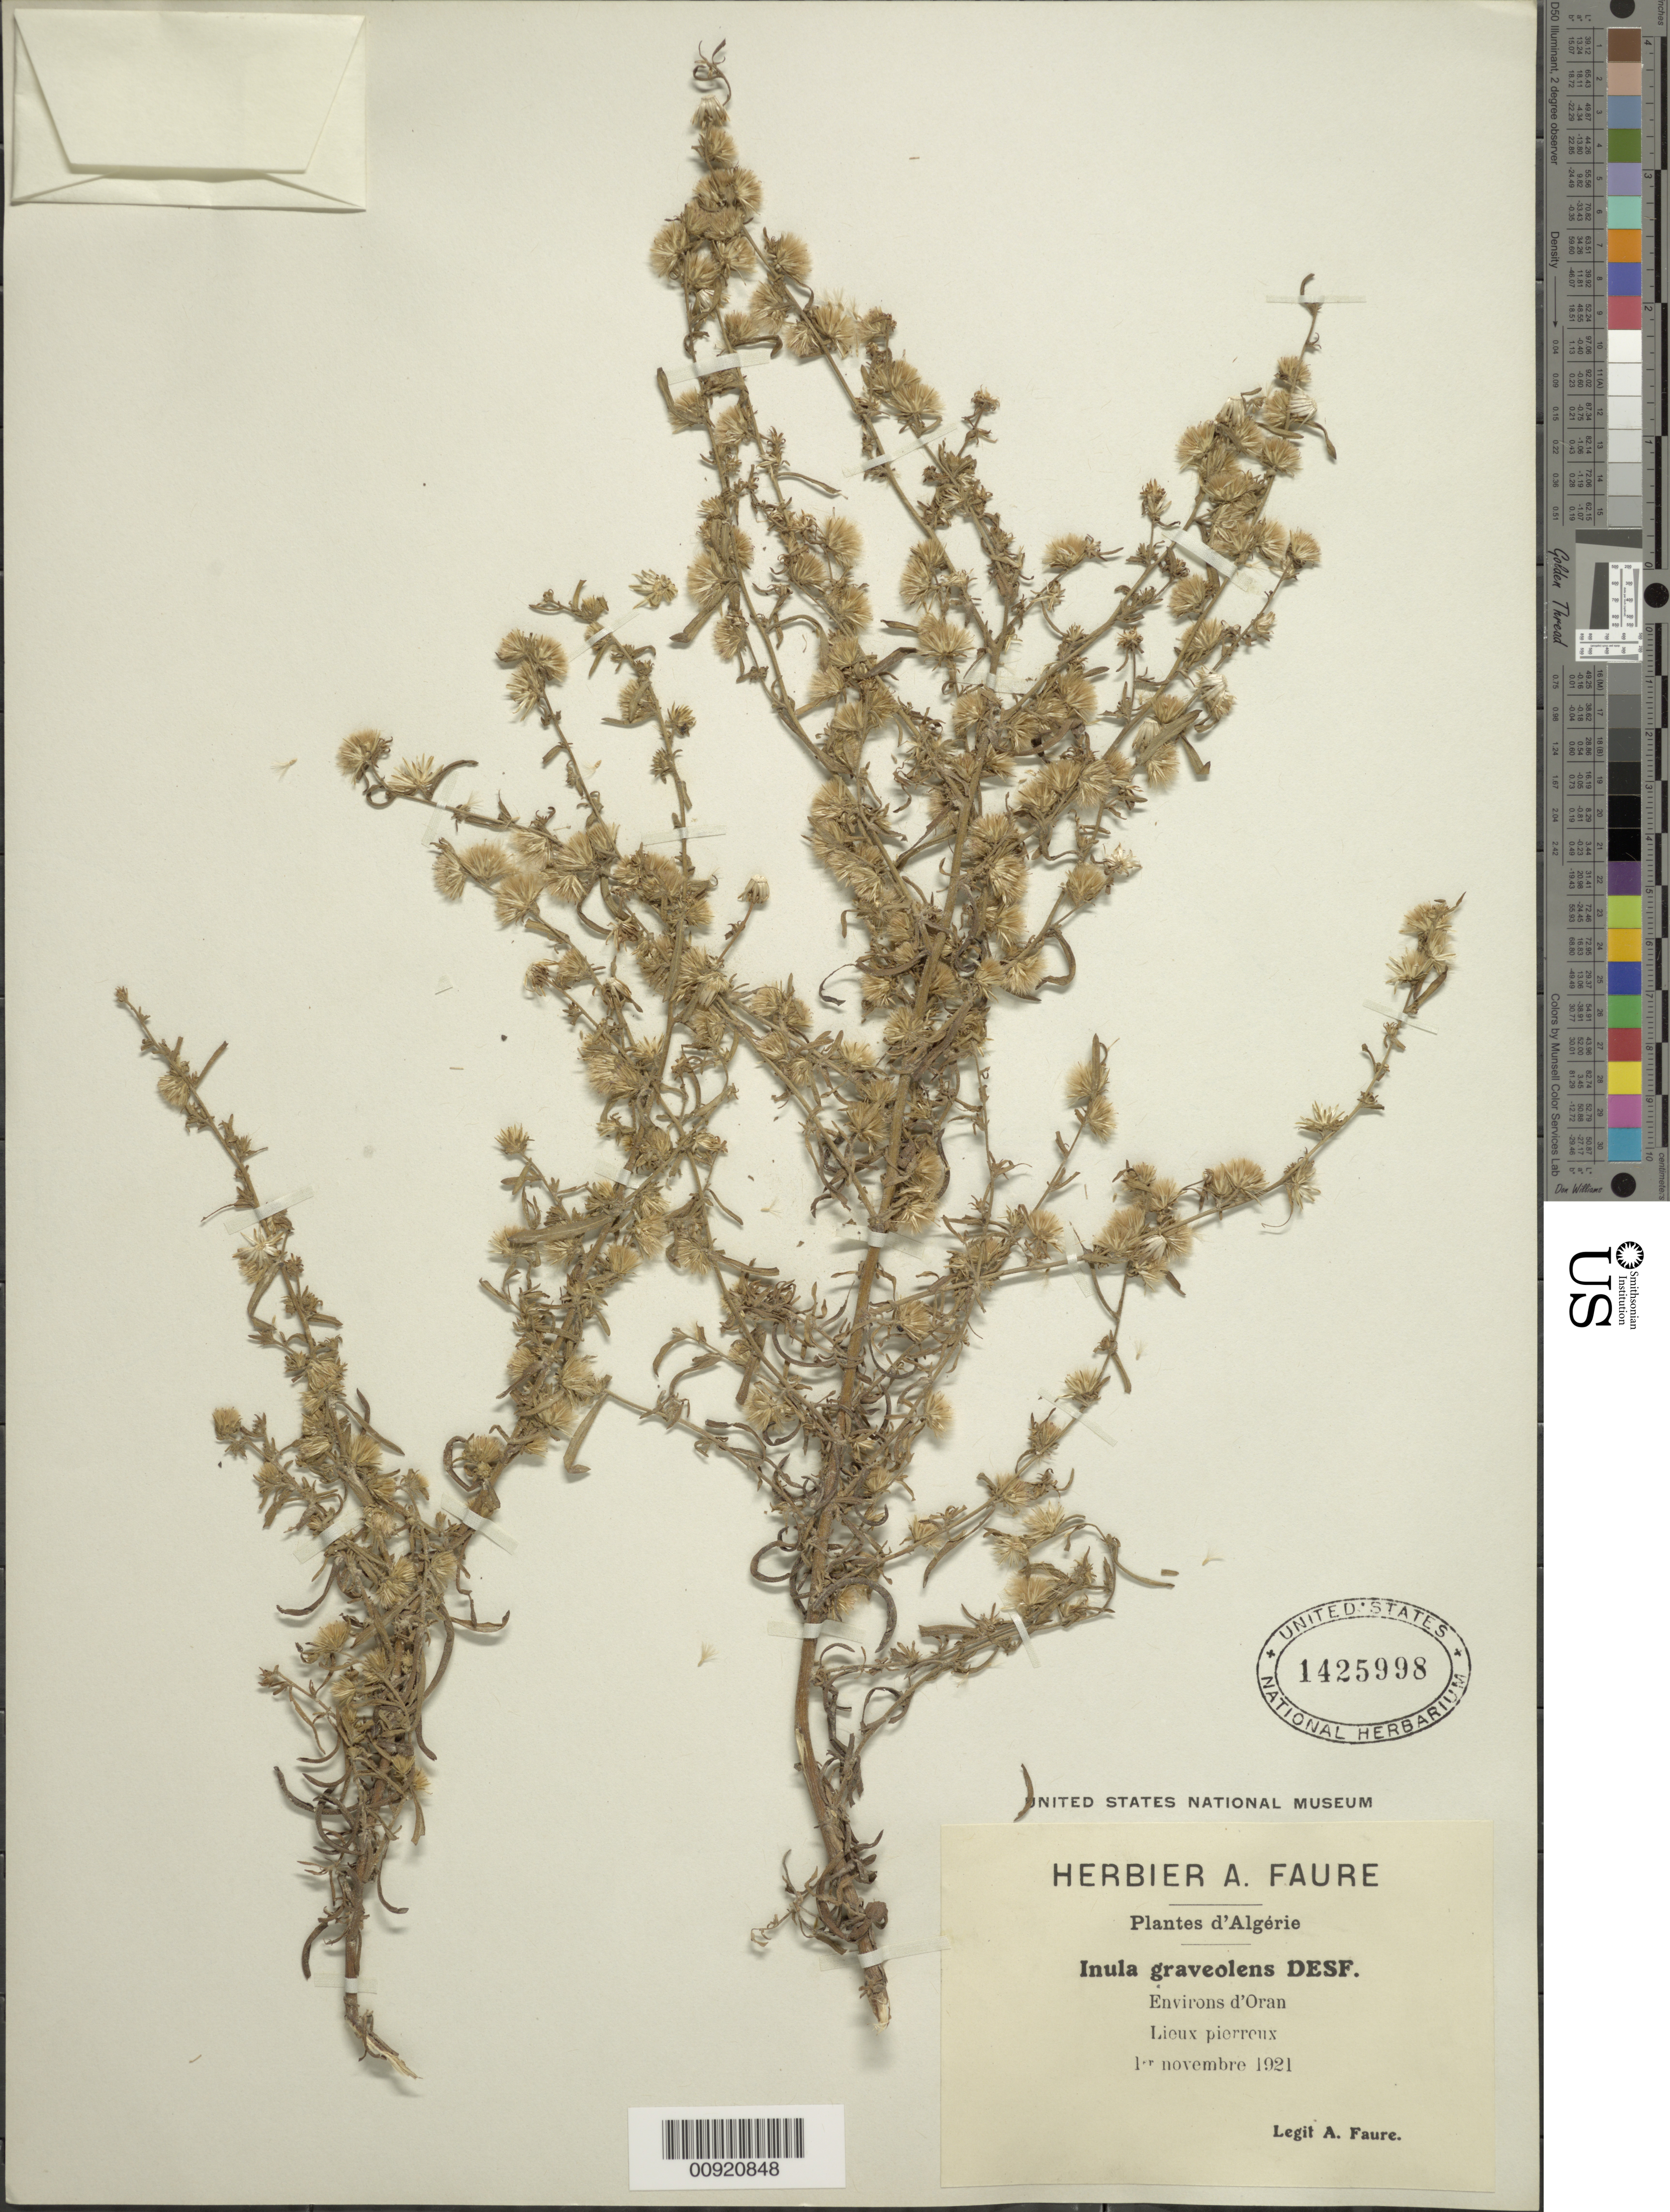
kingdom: Plantae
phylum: Tracheophyta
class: Magnoliopsida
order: Asterales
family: Asteraceae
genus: Inula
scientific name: Inula graveolens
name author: (L.) Desf.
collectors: A. Faure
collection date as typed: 01 Nov 1921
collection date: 1921-11-01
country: Algeria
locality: Environs d'Oran. Lieux pierreux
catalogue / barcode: US 1425998